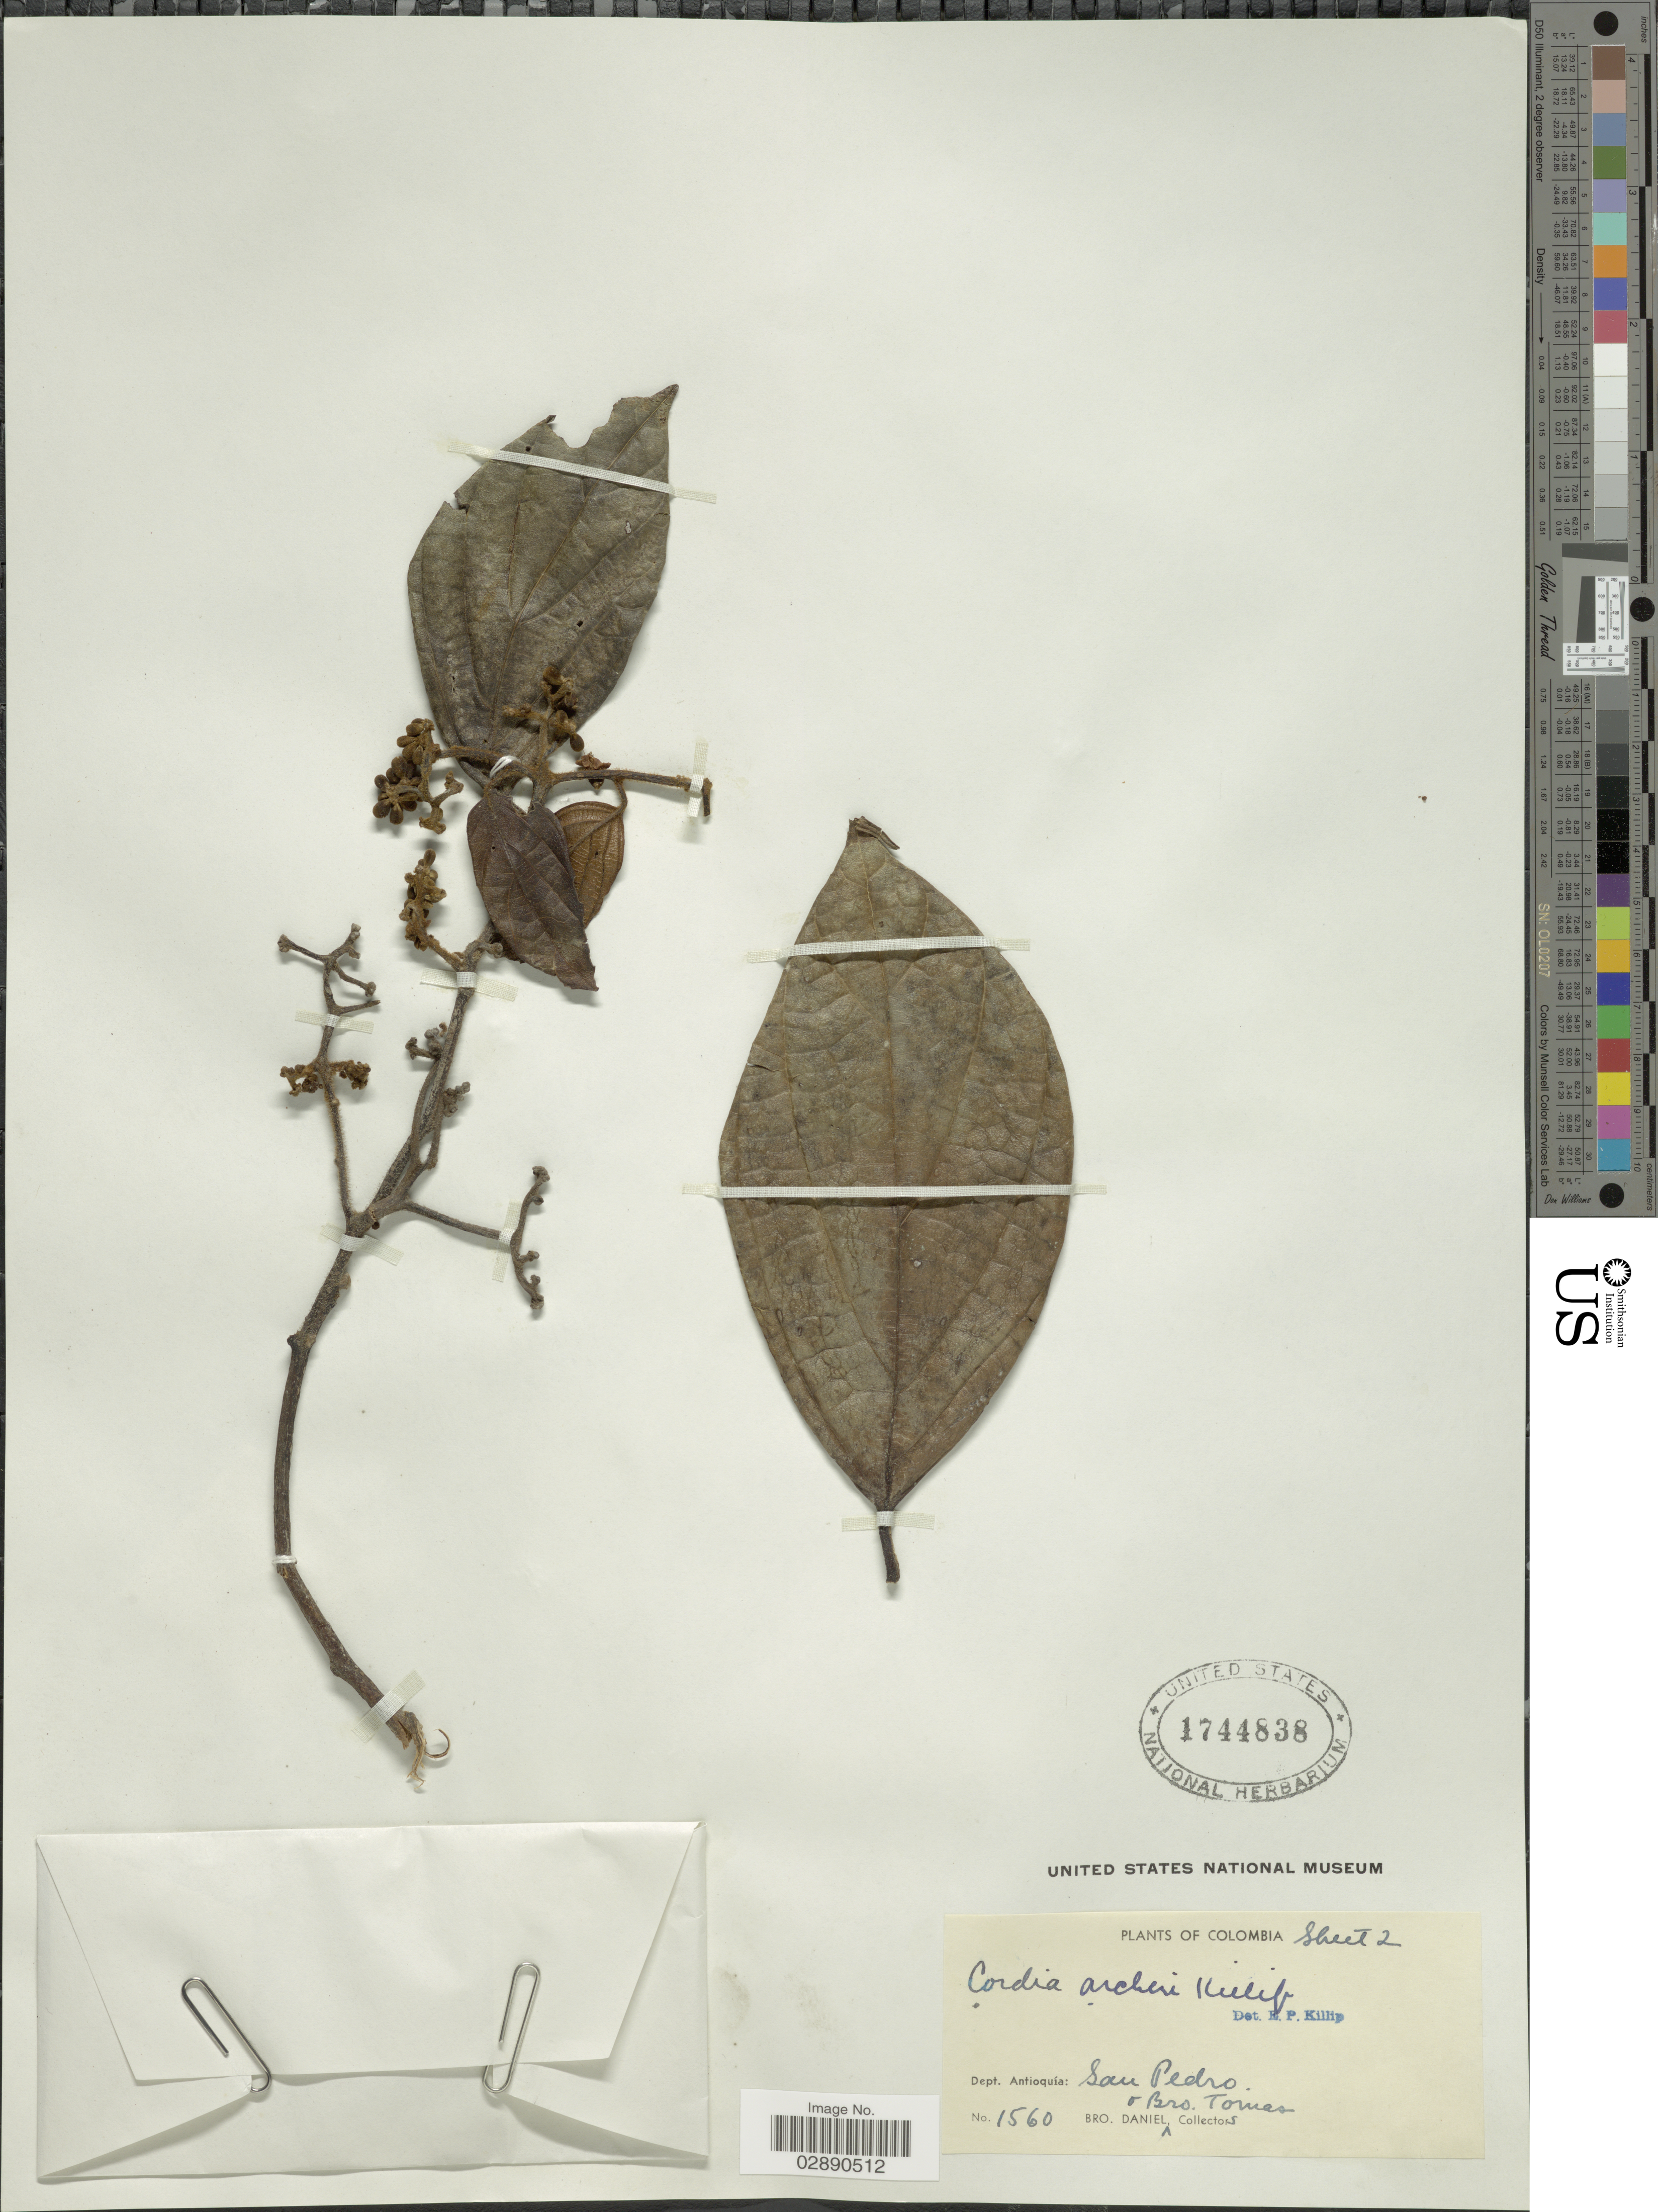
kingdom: Plantae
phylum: Tracheophyta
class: Magnoliopsida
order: Boraginales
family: Cordiaceae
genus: Cordia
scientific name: Cordia archeri Killip ined.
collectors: Bro. Daniel & B. Tomas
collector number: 1560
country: Colombia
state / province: Antioquia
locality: Dept. Antioquia: San Pedro.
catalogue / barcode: US 1744838